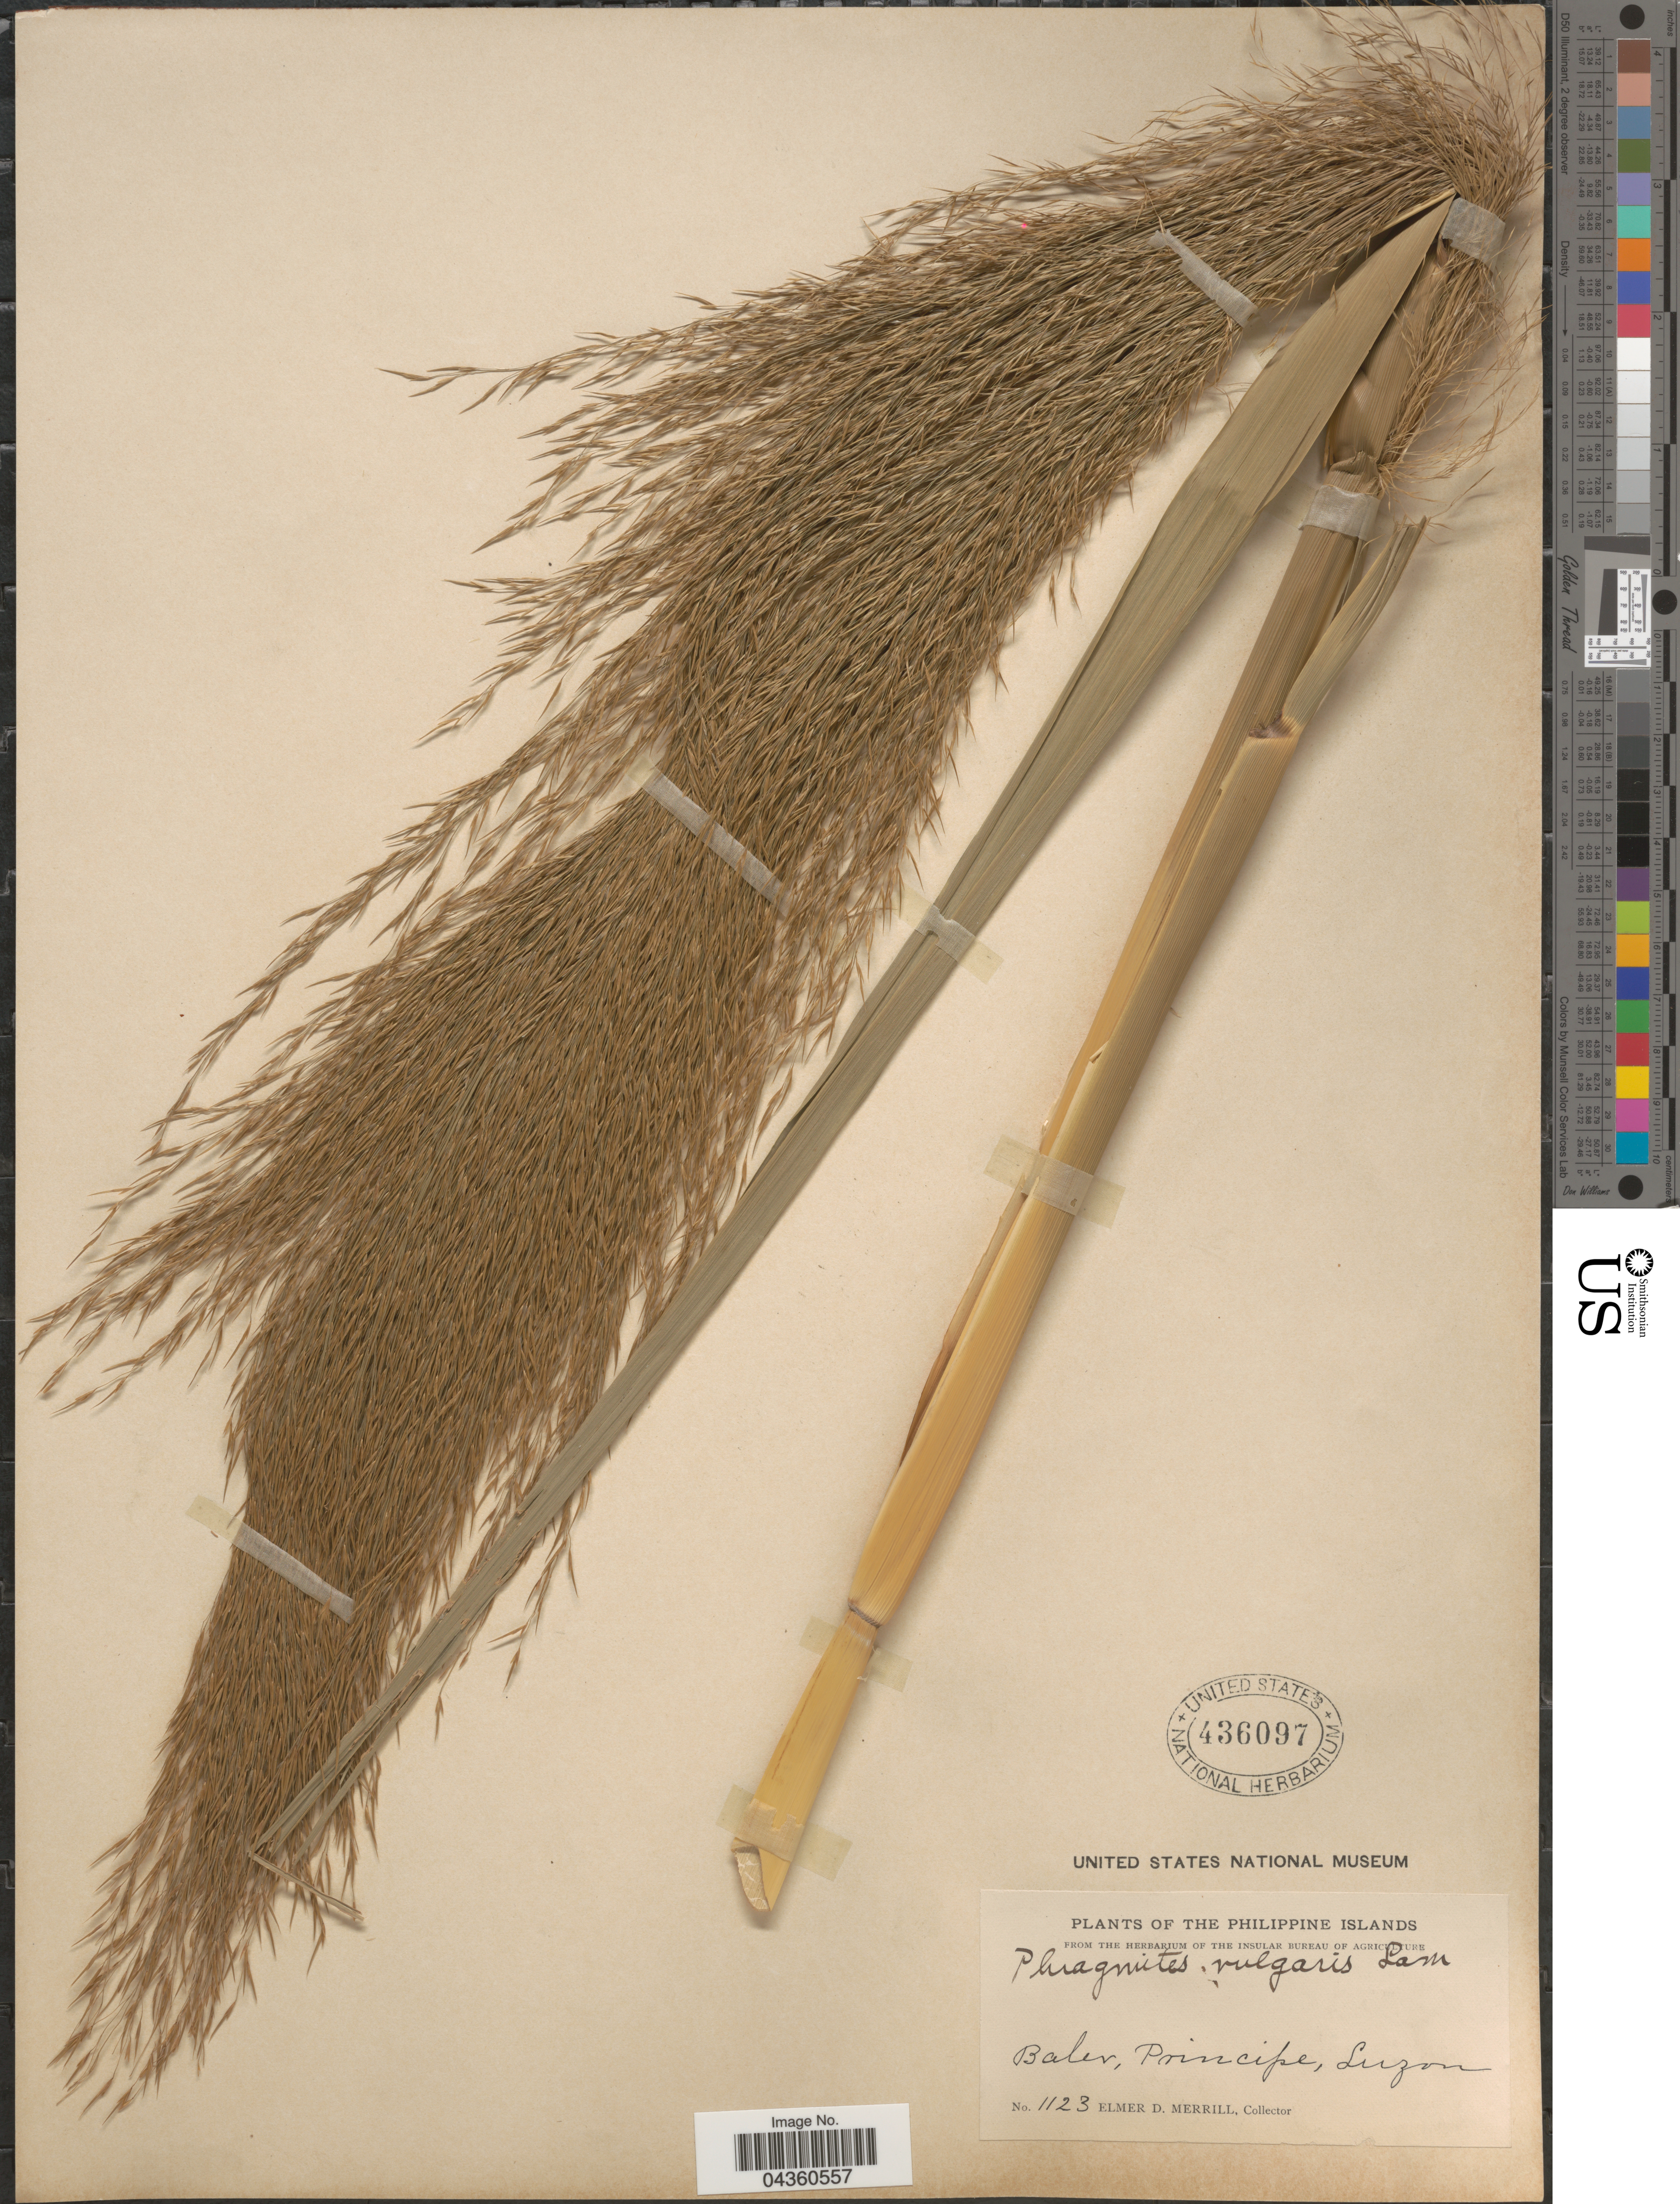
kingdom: Plantae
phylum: Tracheophyta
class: Liliopsida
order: Poales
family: Poaceae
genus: Phragmites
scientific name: Phragmites karka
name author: (Retz.) Trin. ex Steud.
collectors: E. D. Merrill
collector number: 1123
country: Philippines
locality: Baler, Principe, Luzon.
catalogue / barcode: US 436097